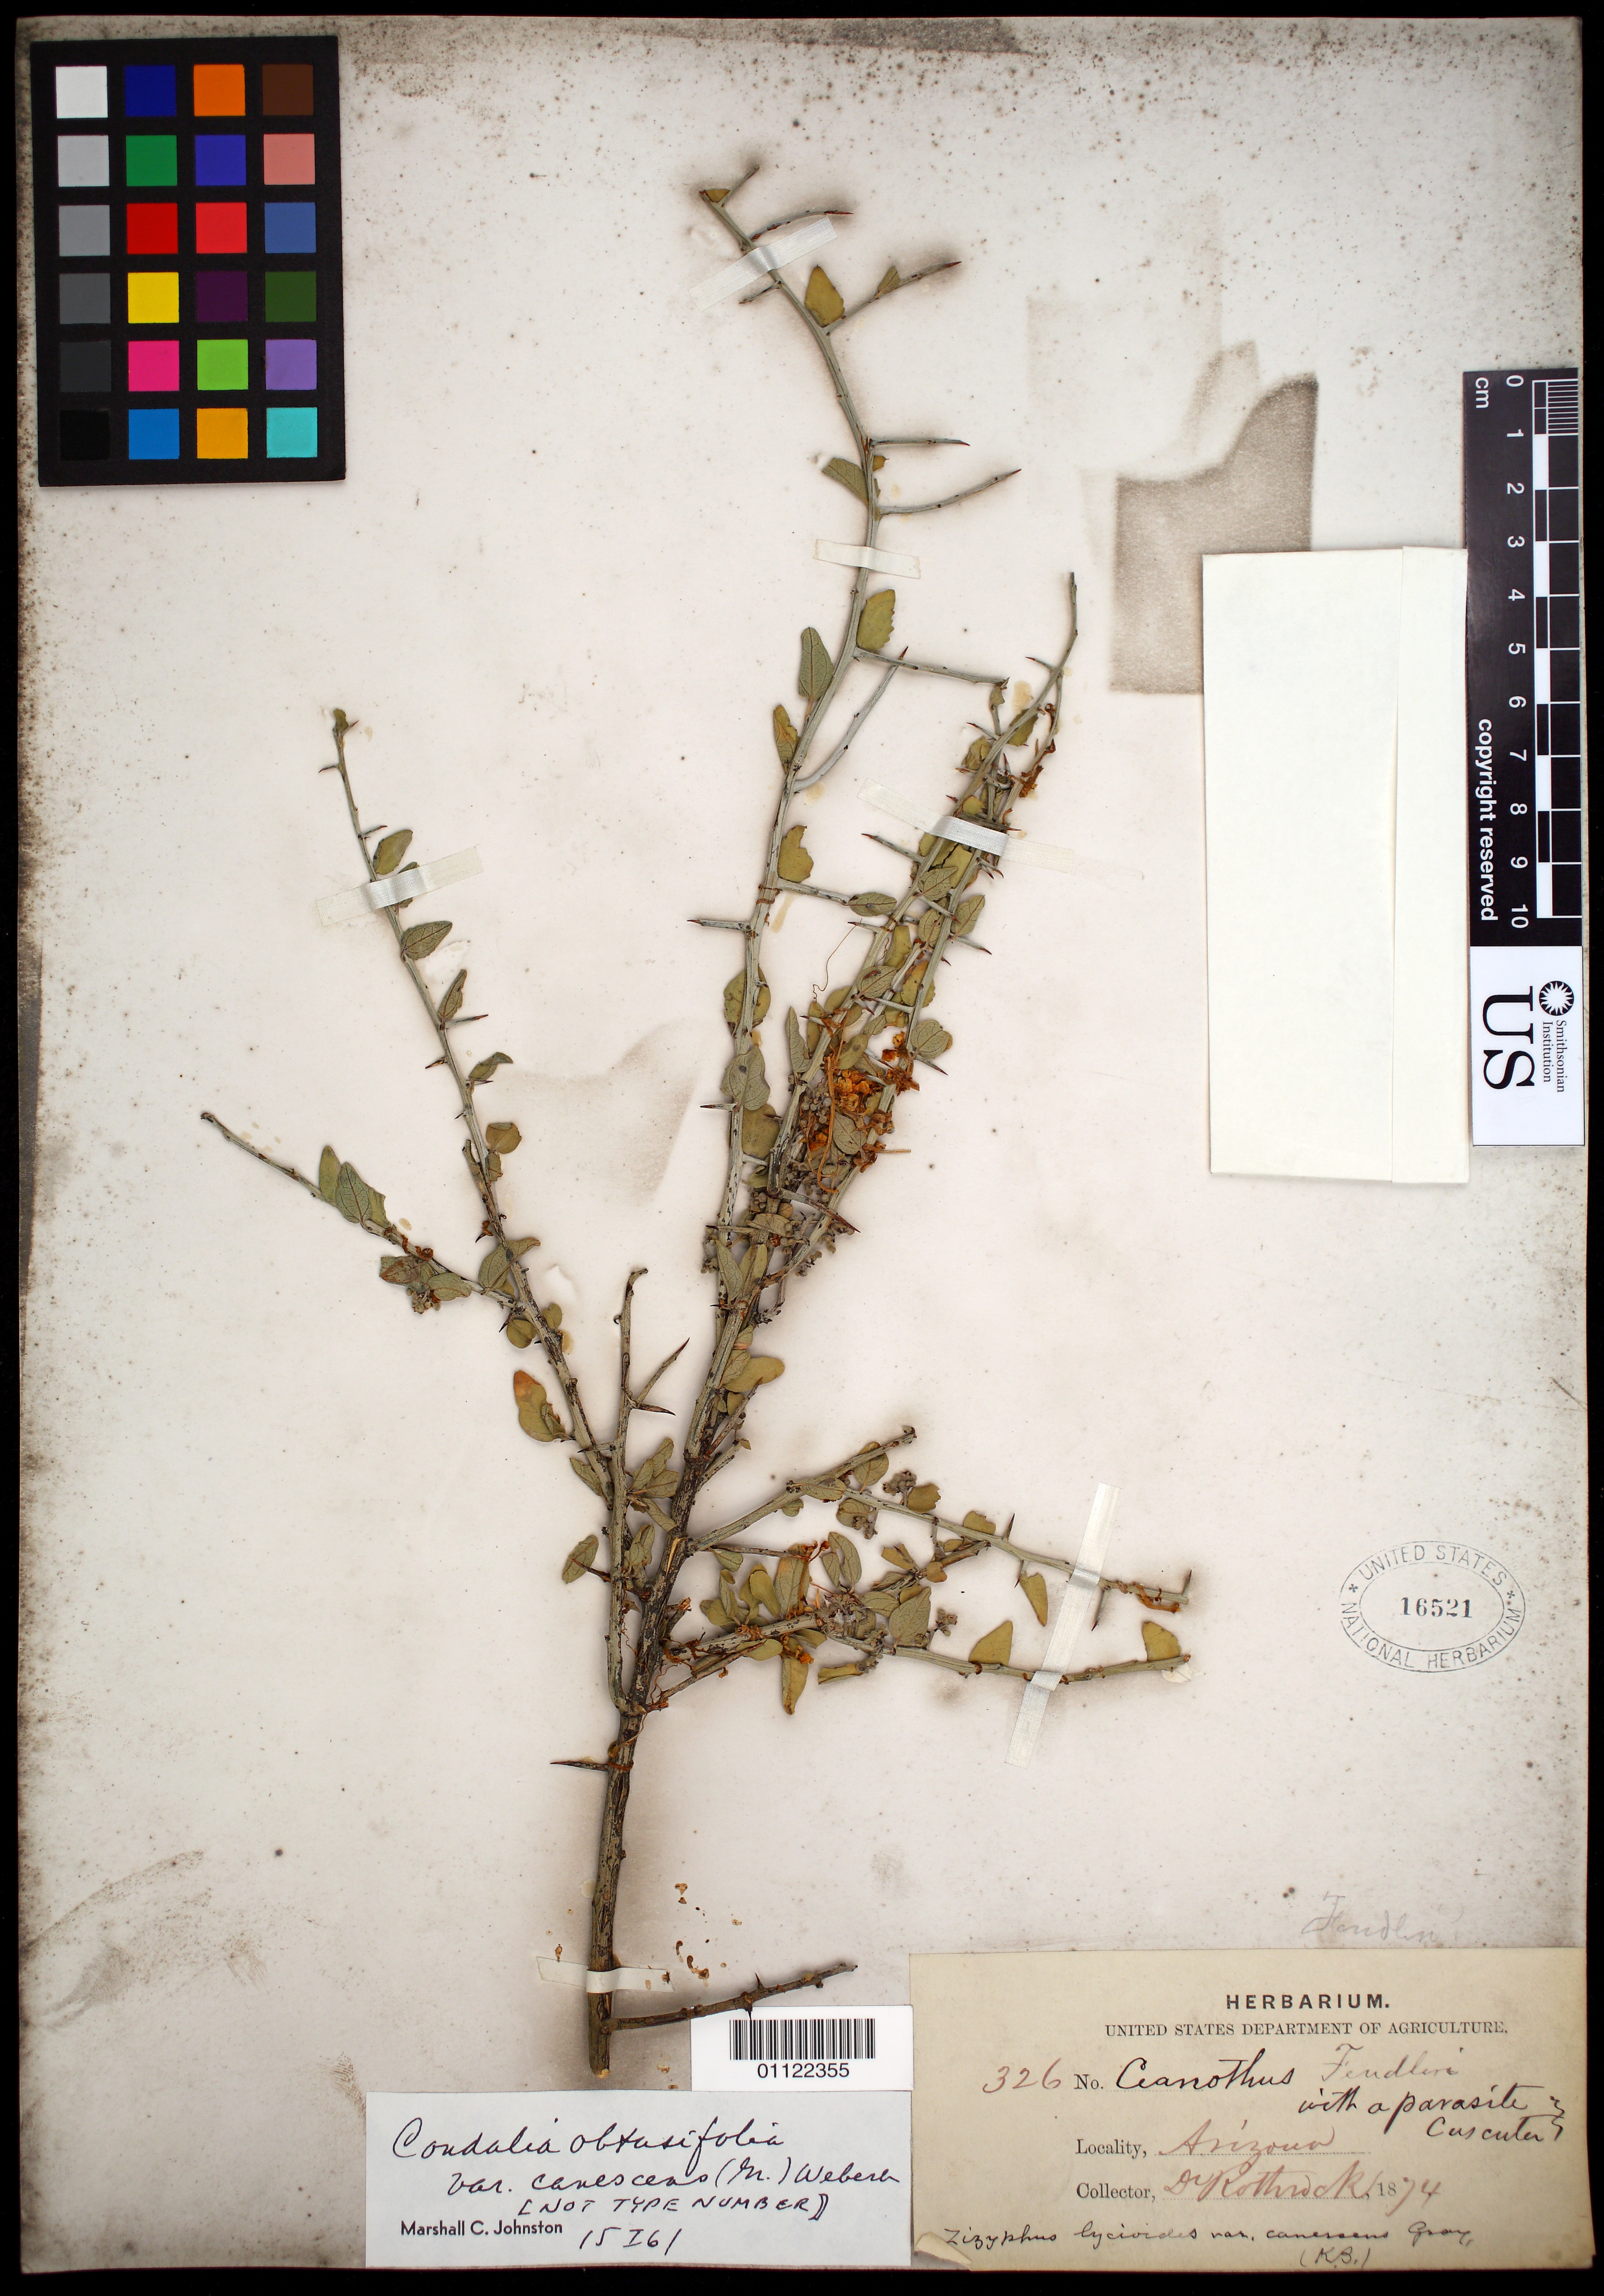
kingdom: Plantae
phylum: Tracheophyta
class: Magnoliopsida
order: Rosales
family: Rhamnaceae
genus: Sarcomphalus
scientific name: Sarcomphalus obtusifolius var. canescens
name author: (A. Gray) Hauenschild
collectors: J. T. Rothrock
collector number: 326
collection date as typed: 1874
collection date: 1874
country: United States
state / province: Arizona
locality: Sonnita Valley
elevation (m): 1676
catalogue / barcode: US 16521